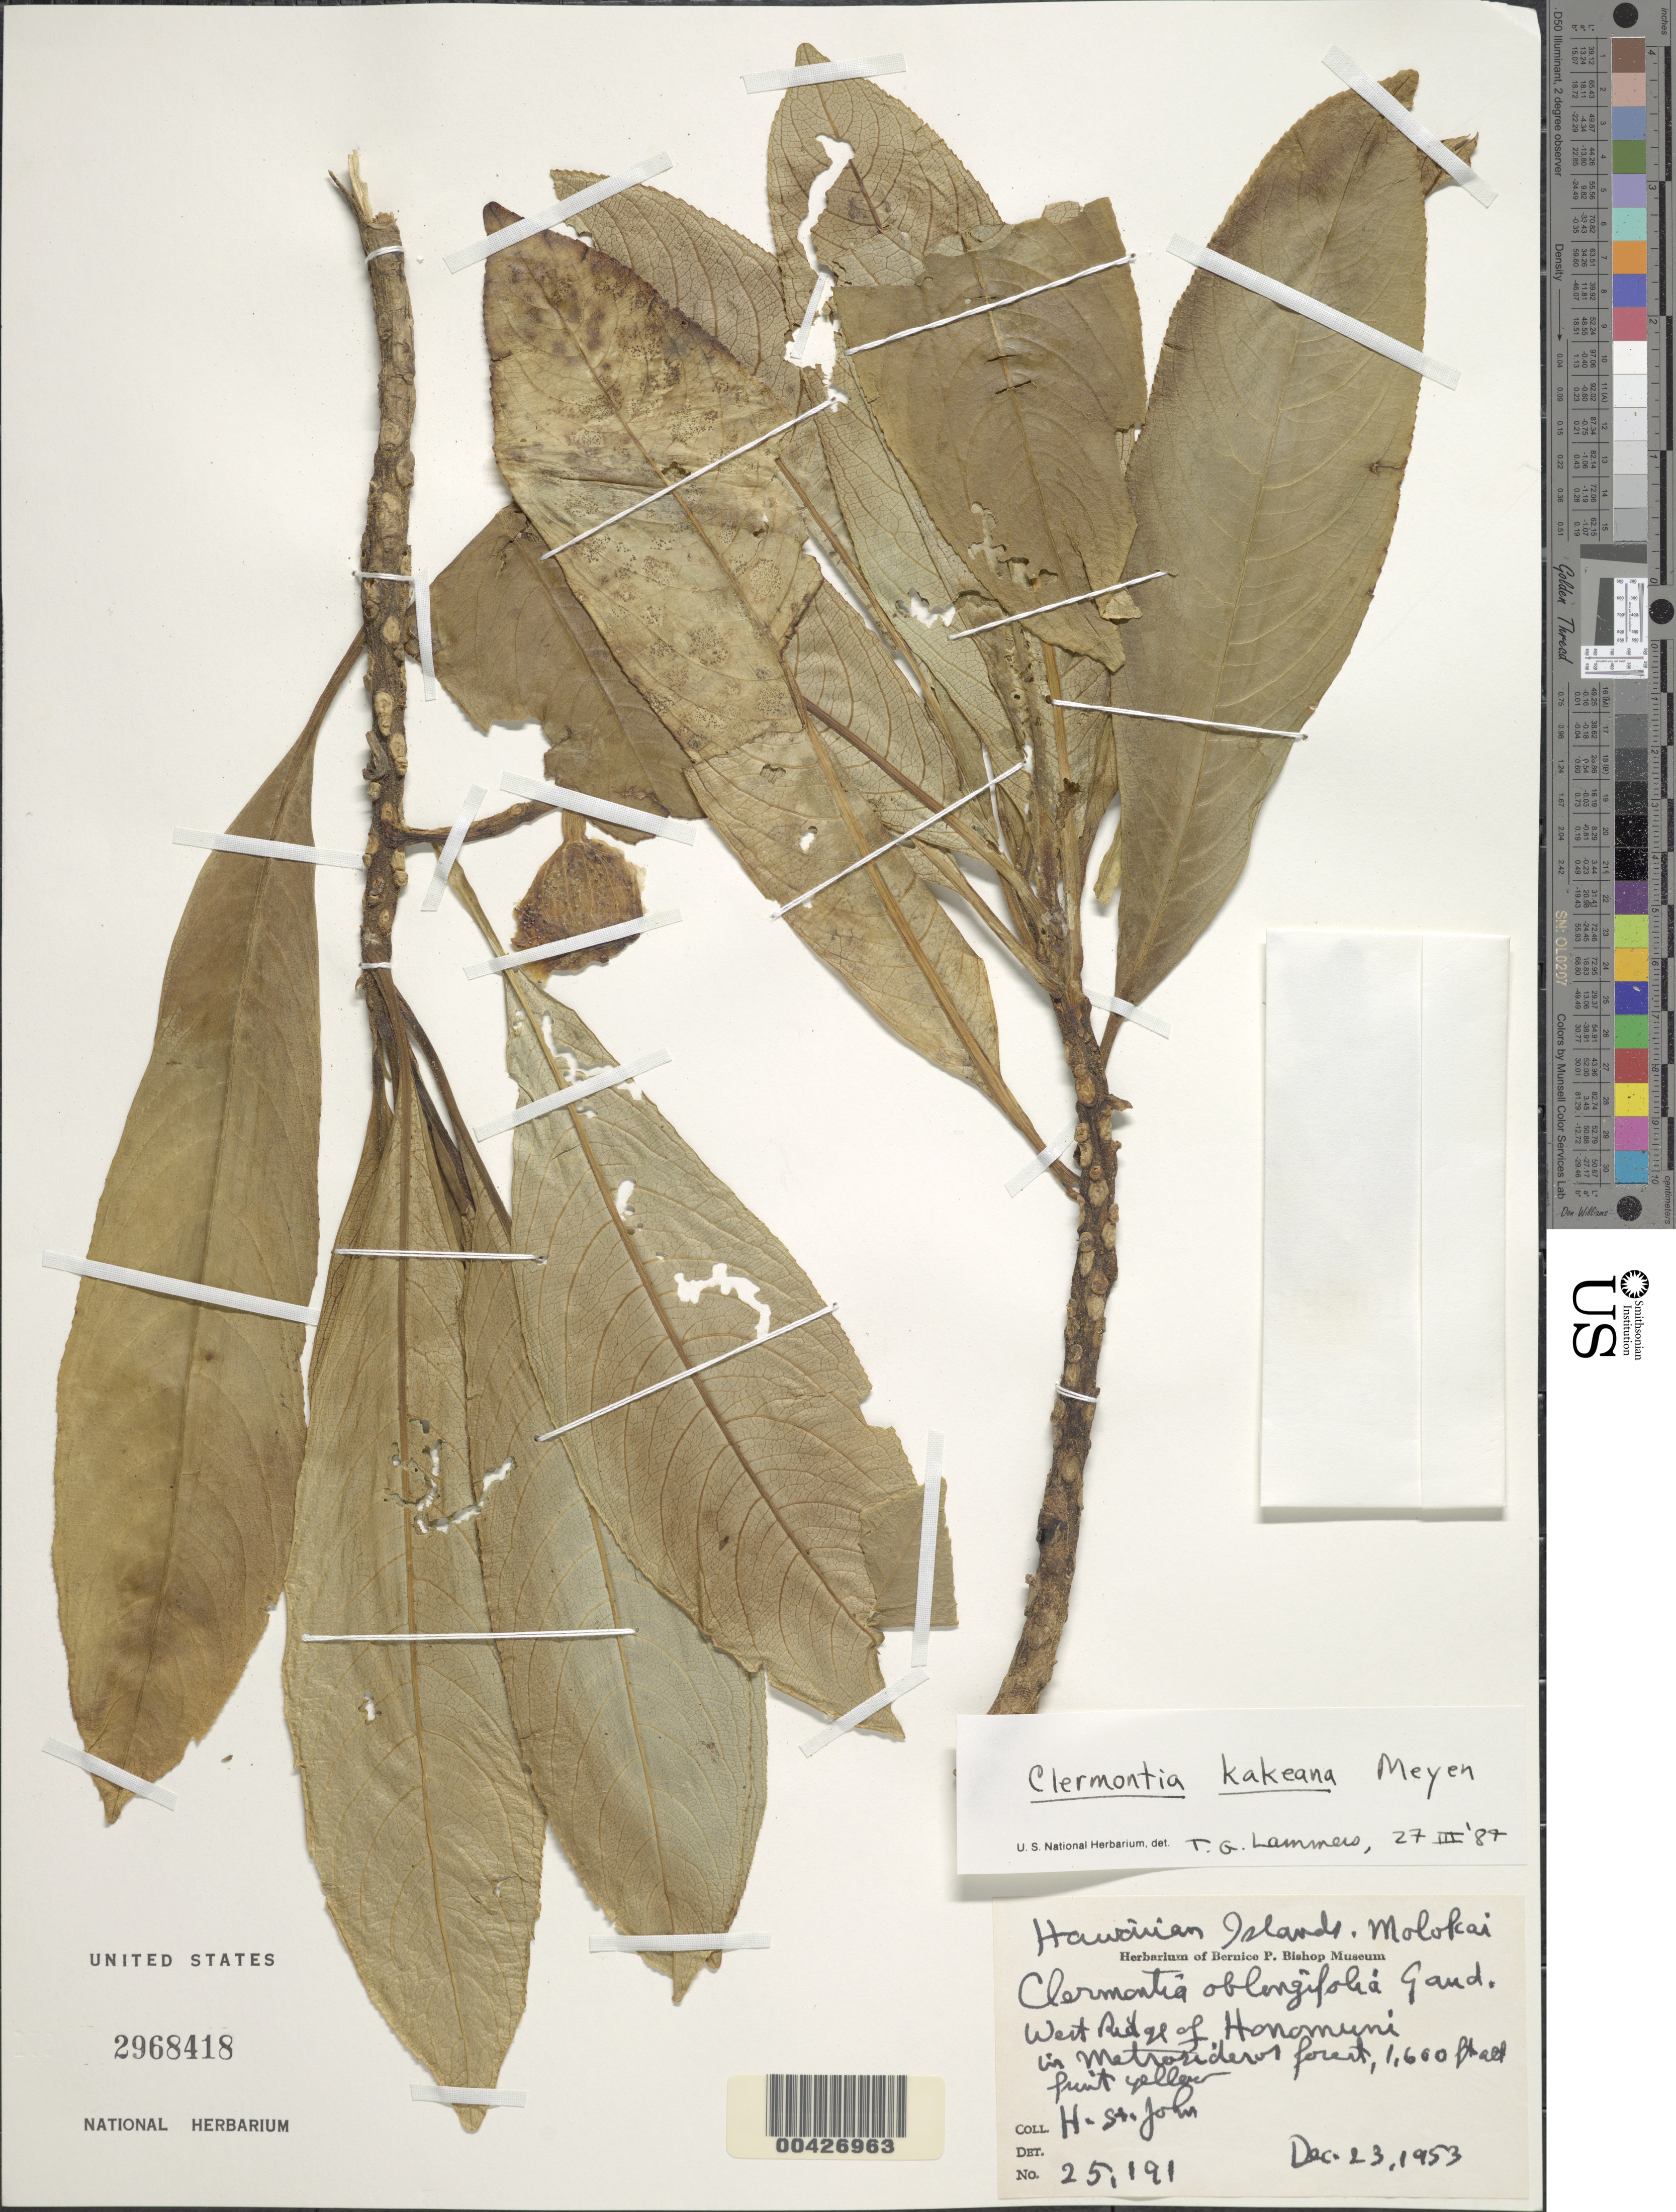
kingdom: Plantae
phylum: Tracheophyta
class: Magnoliopsida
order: Asterales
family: Campanulaceae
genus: Clermontia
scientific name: Clermontia kakeana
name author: Meyen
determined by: Lammers, T. G.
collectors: H. St. John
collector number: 25191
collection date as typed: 23 Dec 1953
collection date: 1953-12-23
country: United States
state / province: Hawaii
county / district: Maui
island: Moloka'i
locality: West Ridge of Honomuni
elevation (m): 488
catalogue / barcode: US 2968418